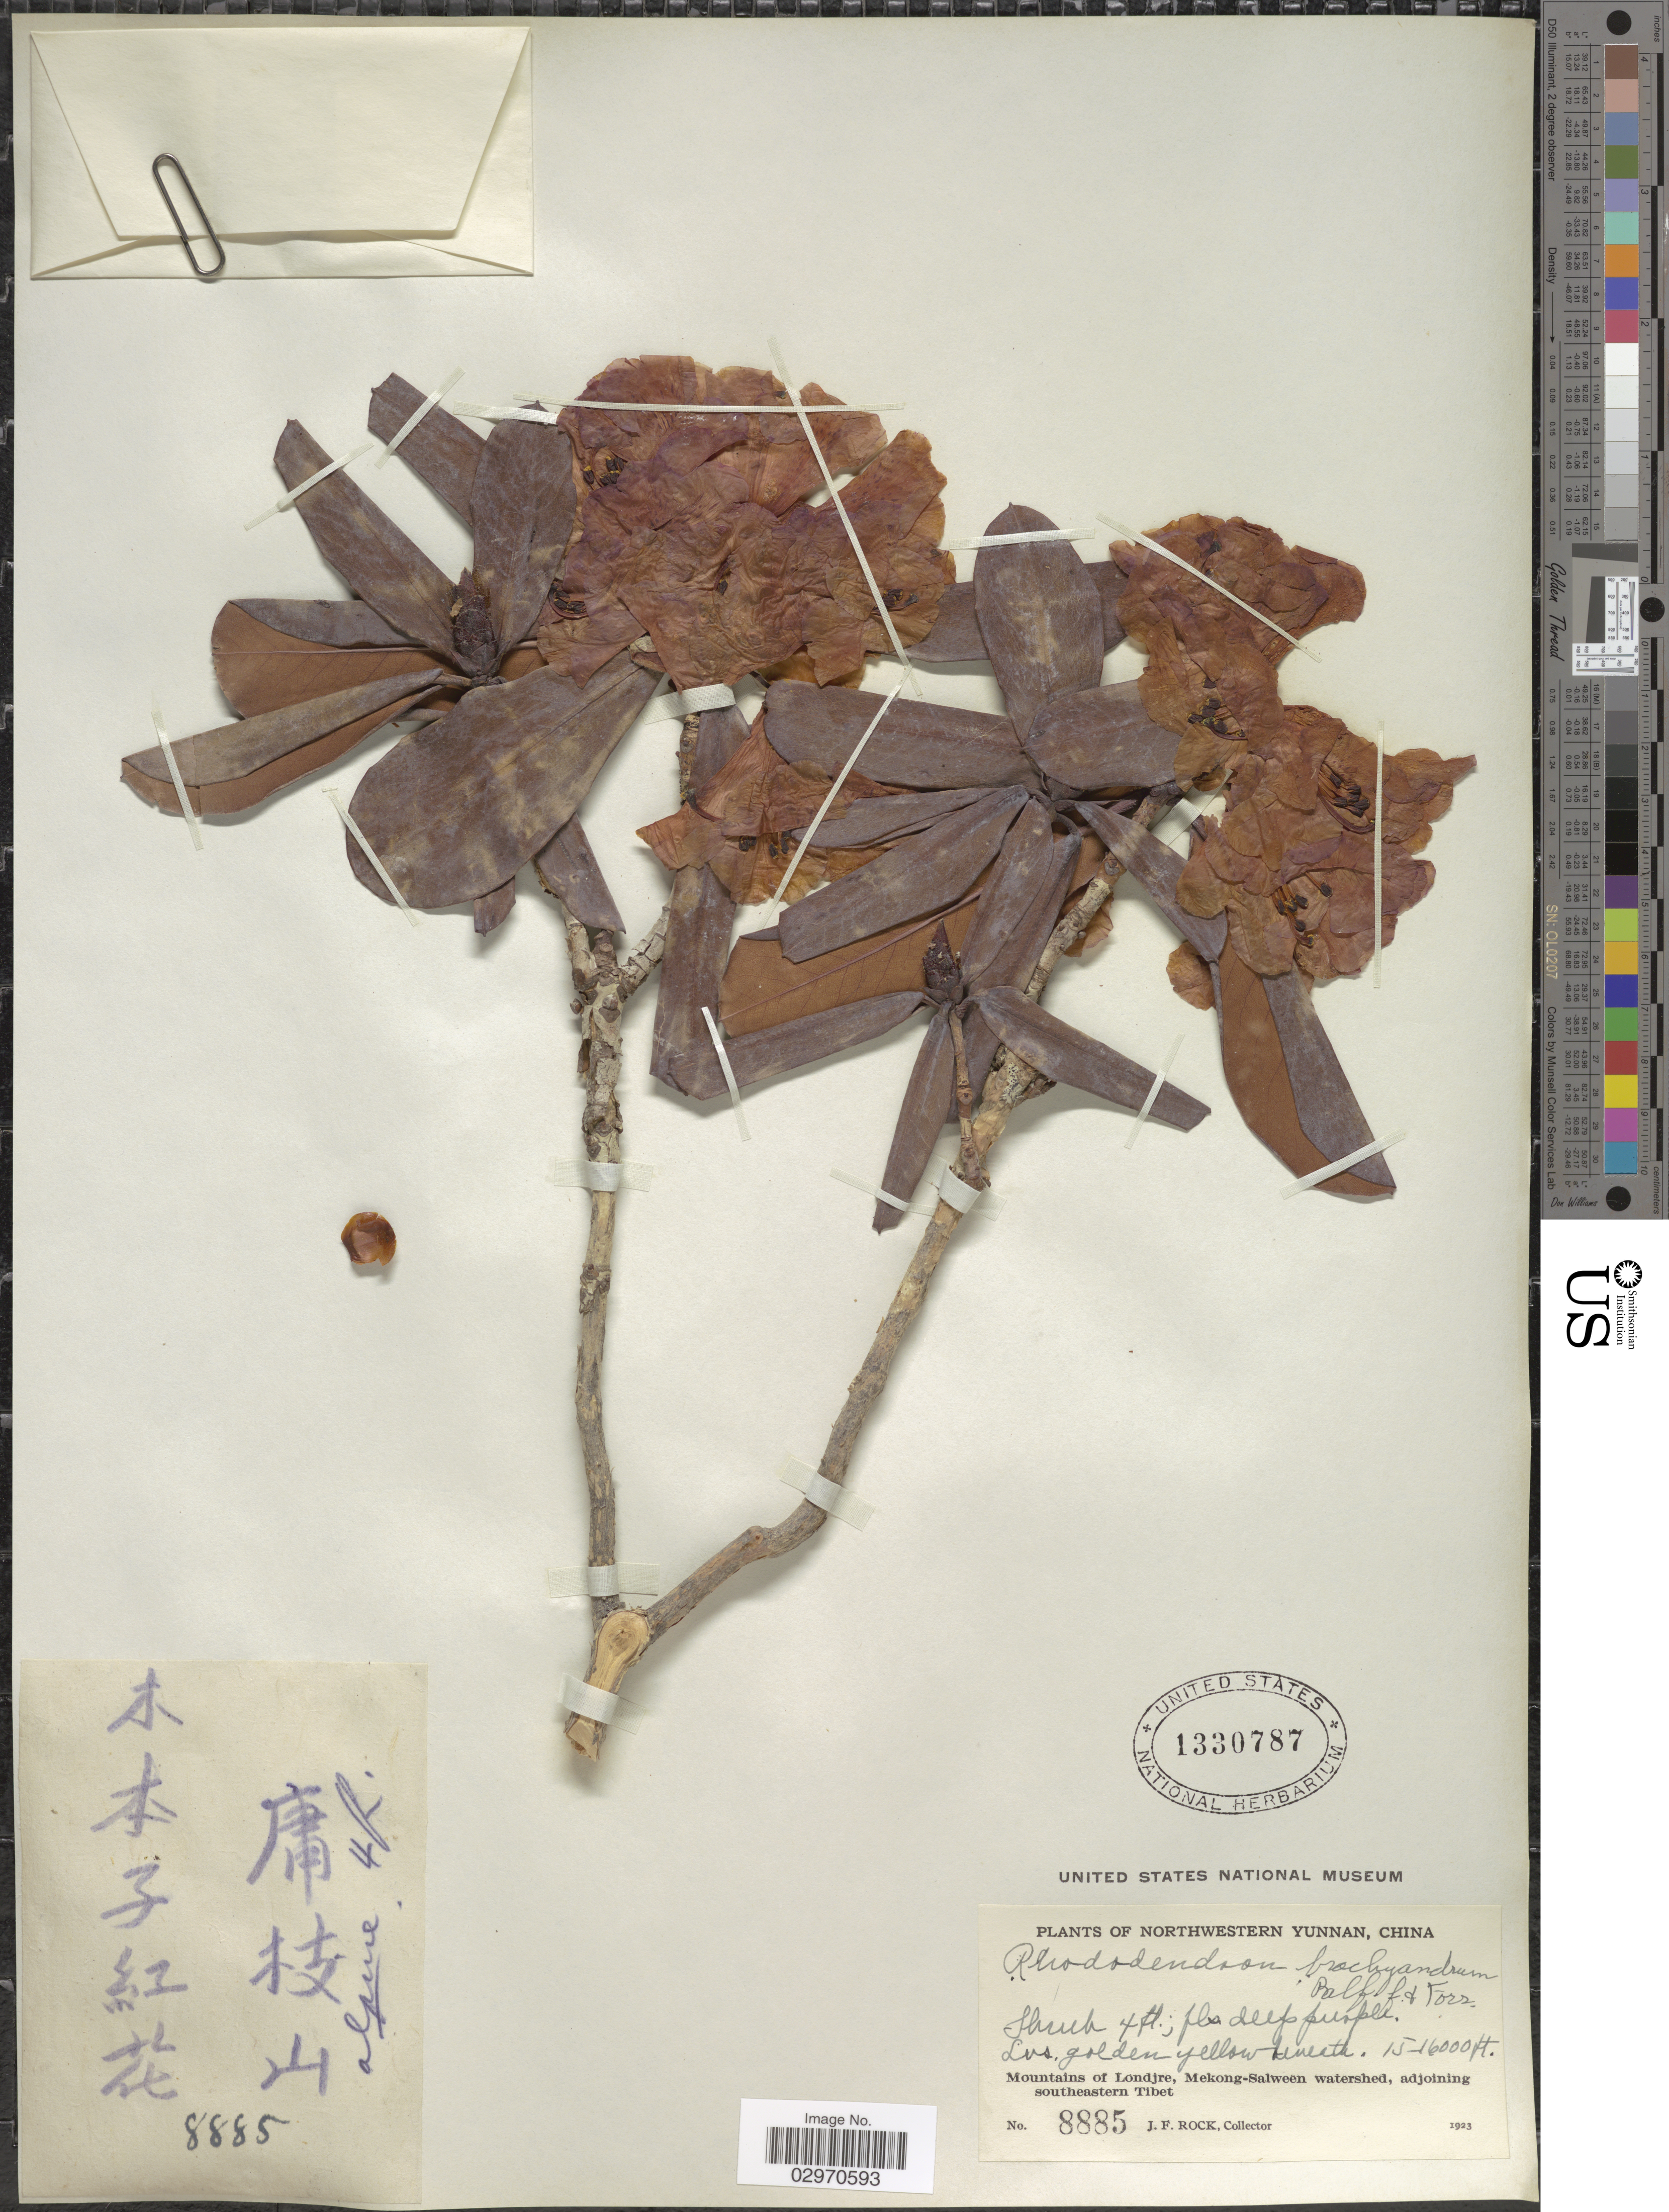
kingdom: Plantae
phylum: Tracheophyta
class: Magnoliopsida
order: Ericales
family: Ericaceae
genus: Rhododendron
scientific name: Rhododendron eclecteum var. brachyandrum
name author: (Balf. f. & Forrest) Cowan & Davidian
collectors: J. Rock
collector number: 8885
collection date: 1923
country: China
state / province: Yunnan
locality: Northwestern Yunnan. Mountains of Londjre, Mekong-Salween watershed, adjoining southeastern Tibet.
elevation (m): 4572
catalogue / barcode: US 1330787